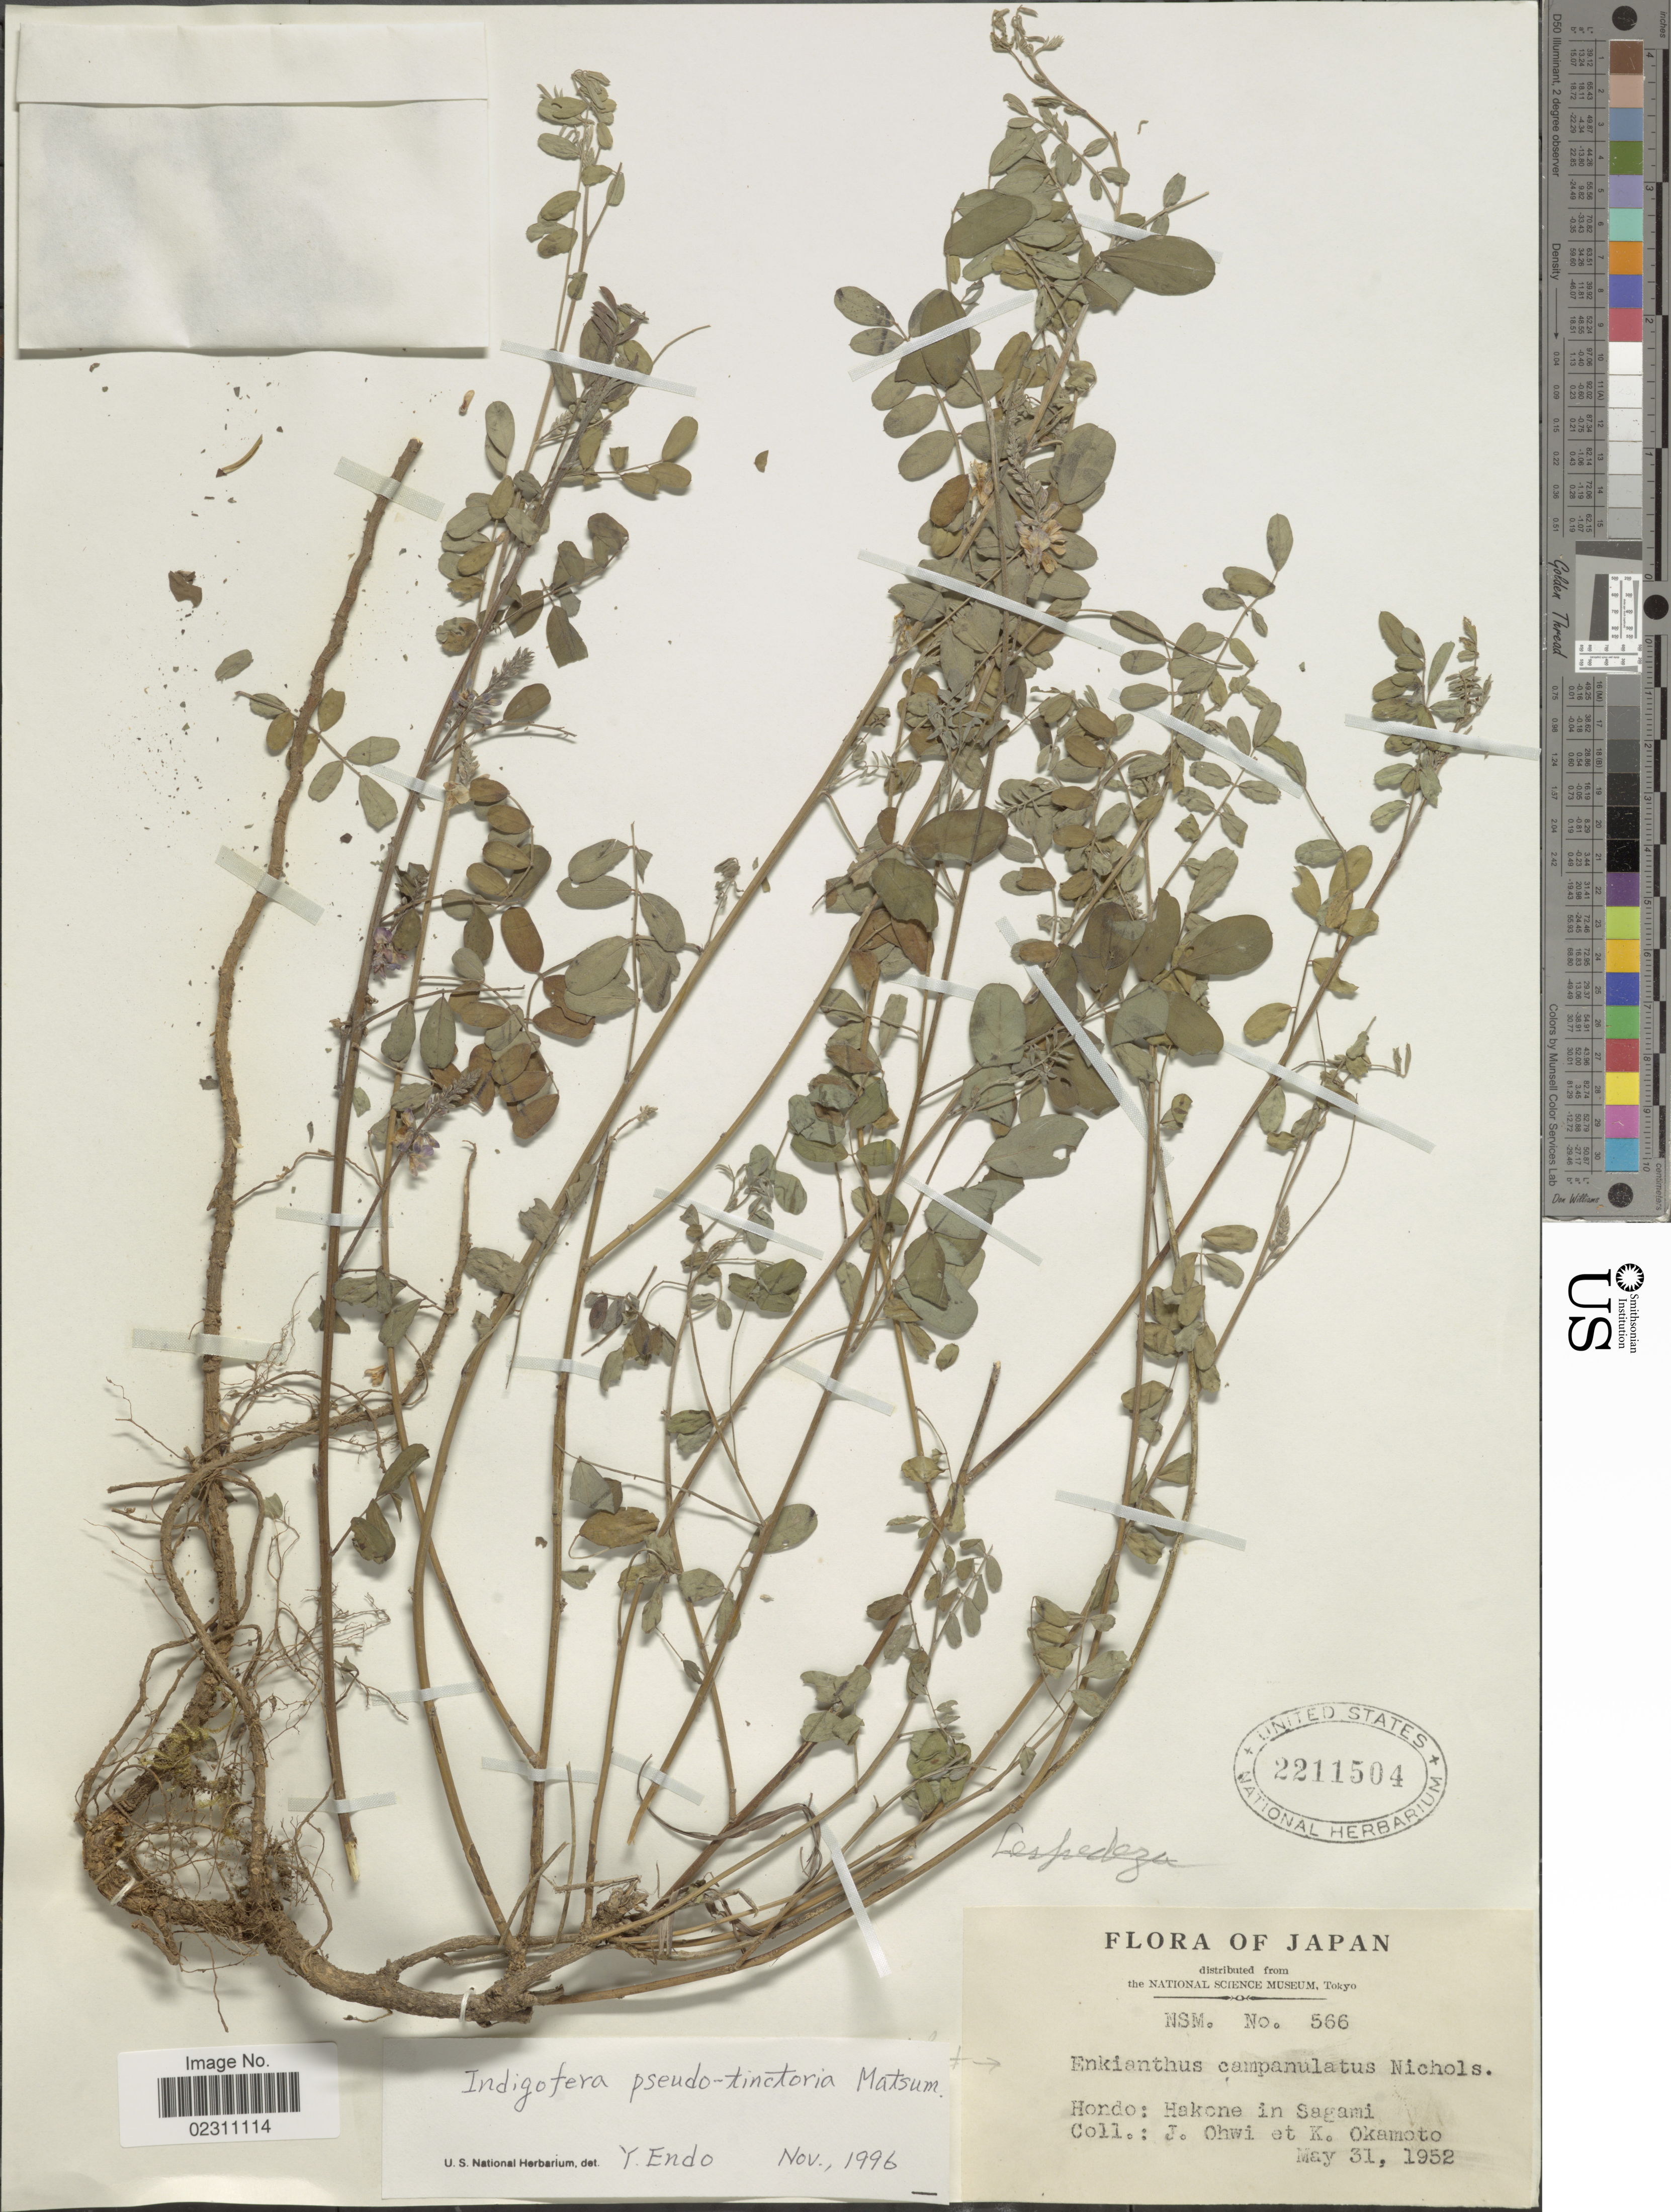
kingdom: Plantae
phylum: Tracheophyta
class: Magnoliopsida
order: Fabales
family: Fabaceae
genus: Indigofera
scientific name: Indigofera pseudotinctoria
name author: Matsum.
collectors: J. Ohwi & K. Okamoto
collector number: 566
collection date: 1952-05-31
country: Japan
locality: Hondo, Hakone in Sagami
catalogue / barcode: US 2211504